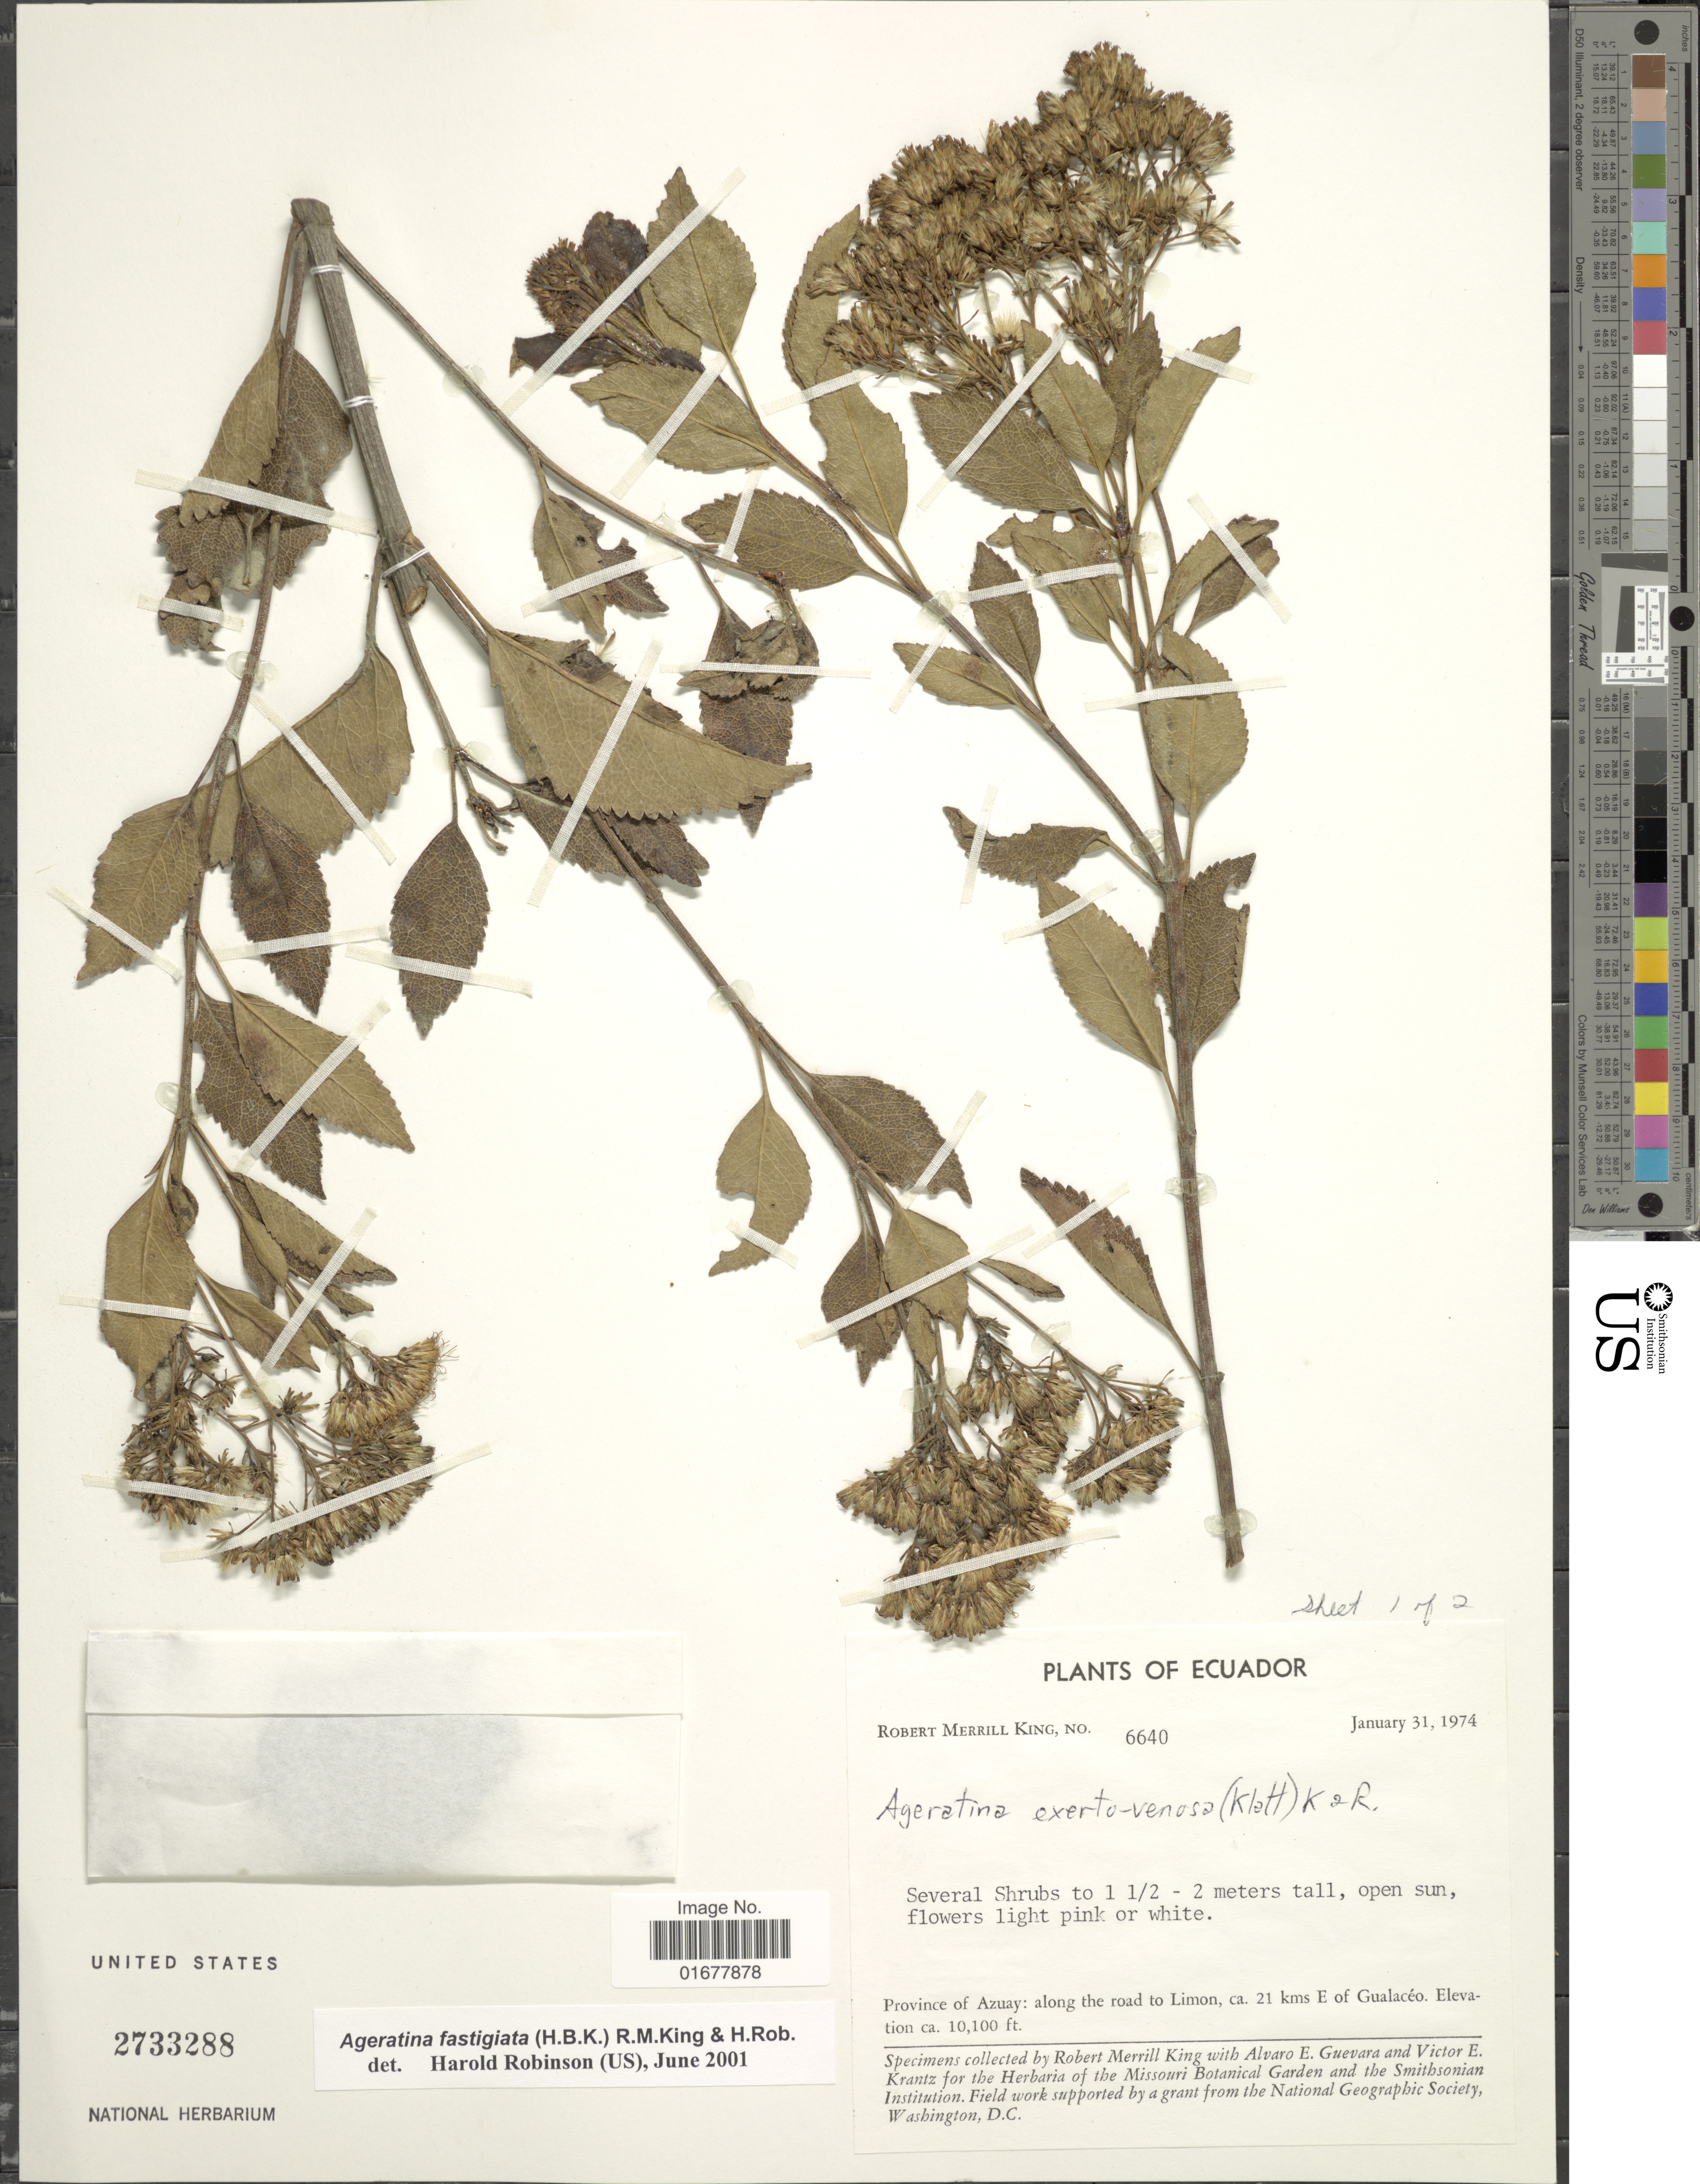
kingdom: Plantae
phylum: Tracheophyta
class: Magnoliopsida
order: Asterales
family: Asteraceae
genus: Ageratina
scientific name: Ageratina exserto-venosa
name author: (Klatt) R.M. King & H. Rob.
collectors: R. M. King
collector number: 6640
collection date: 1974-01-31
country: Ecuador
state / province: Azuay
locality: Province Of Azuay: along the road to Limon, 21 kms E of Gualaceo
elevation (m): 3078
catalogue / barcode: US 2733288